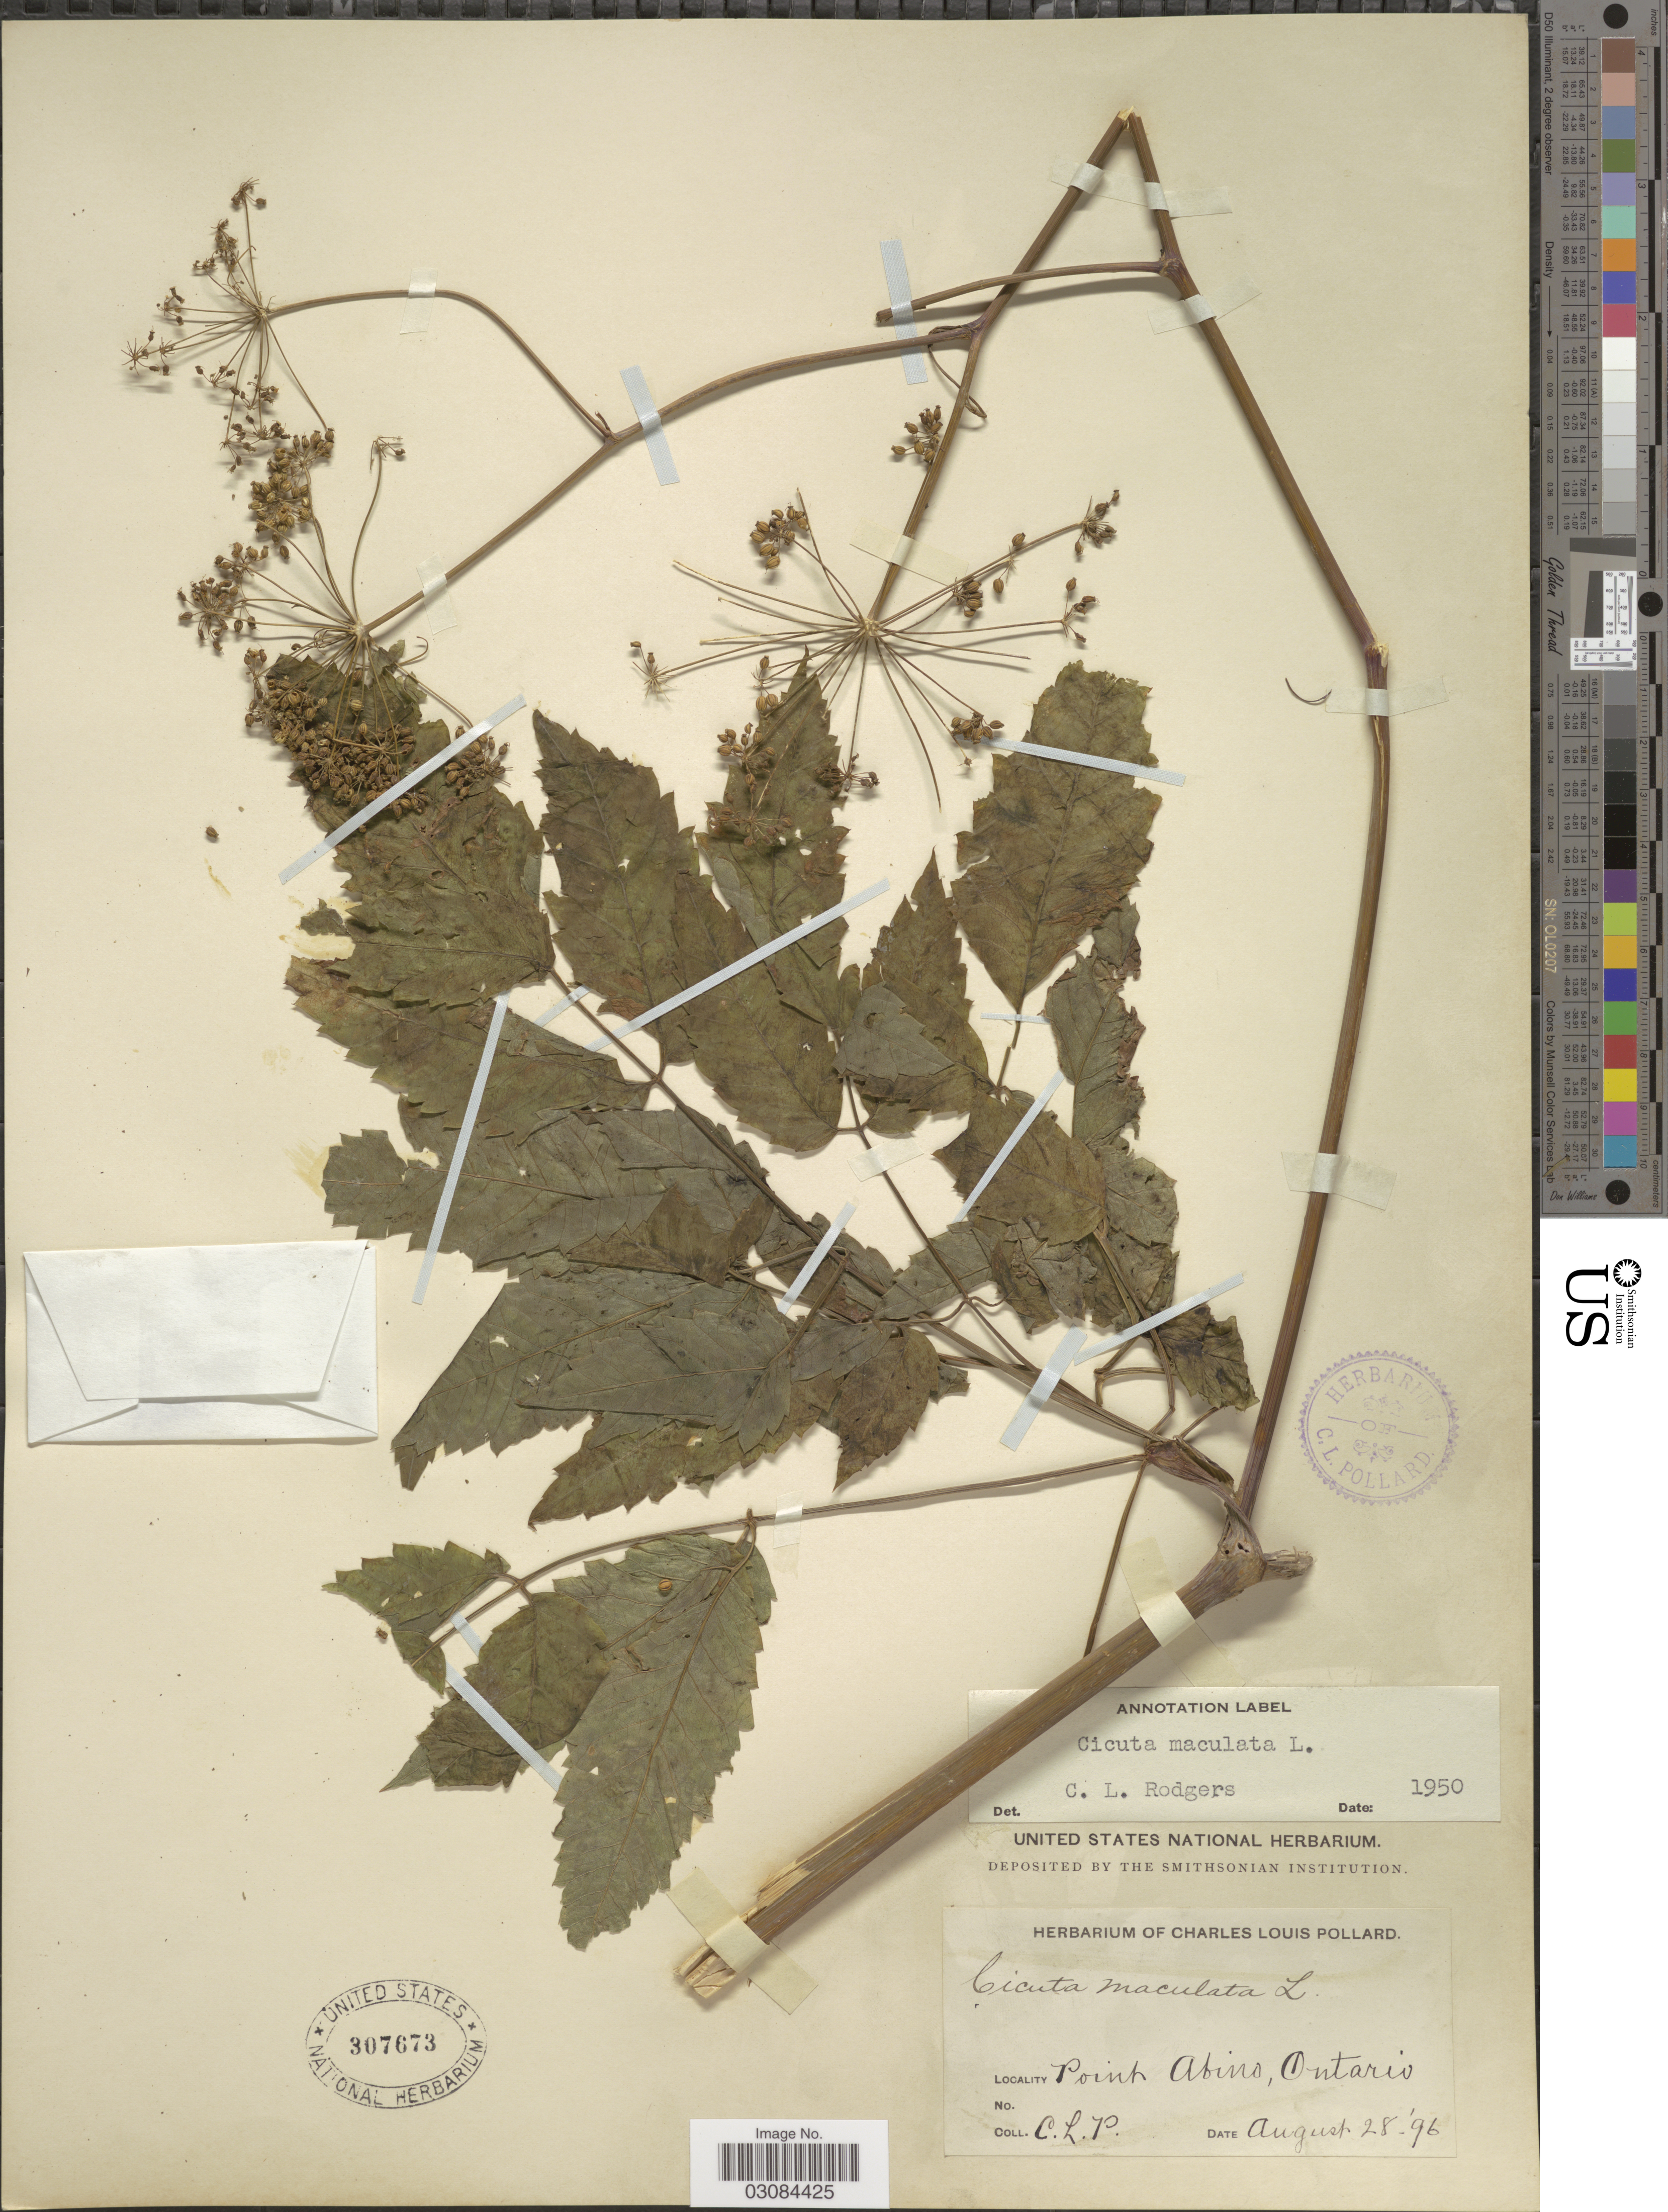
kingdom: Plantae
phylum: Tracheophyta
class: Magnoliopsida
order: Apiales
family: Apiaceae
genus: Cicuta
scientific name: Cicuta maculata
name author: L.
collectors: C. L. Pollard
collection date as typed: Transcribed d/m/y: 28/8/96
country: Canada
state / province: Ontario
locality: Point Abino.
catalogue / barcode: US 307673